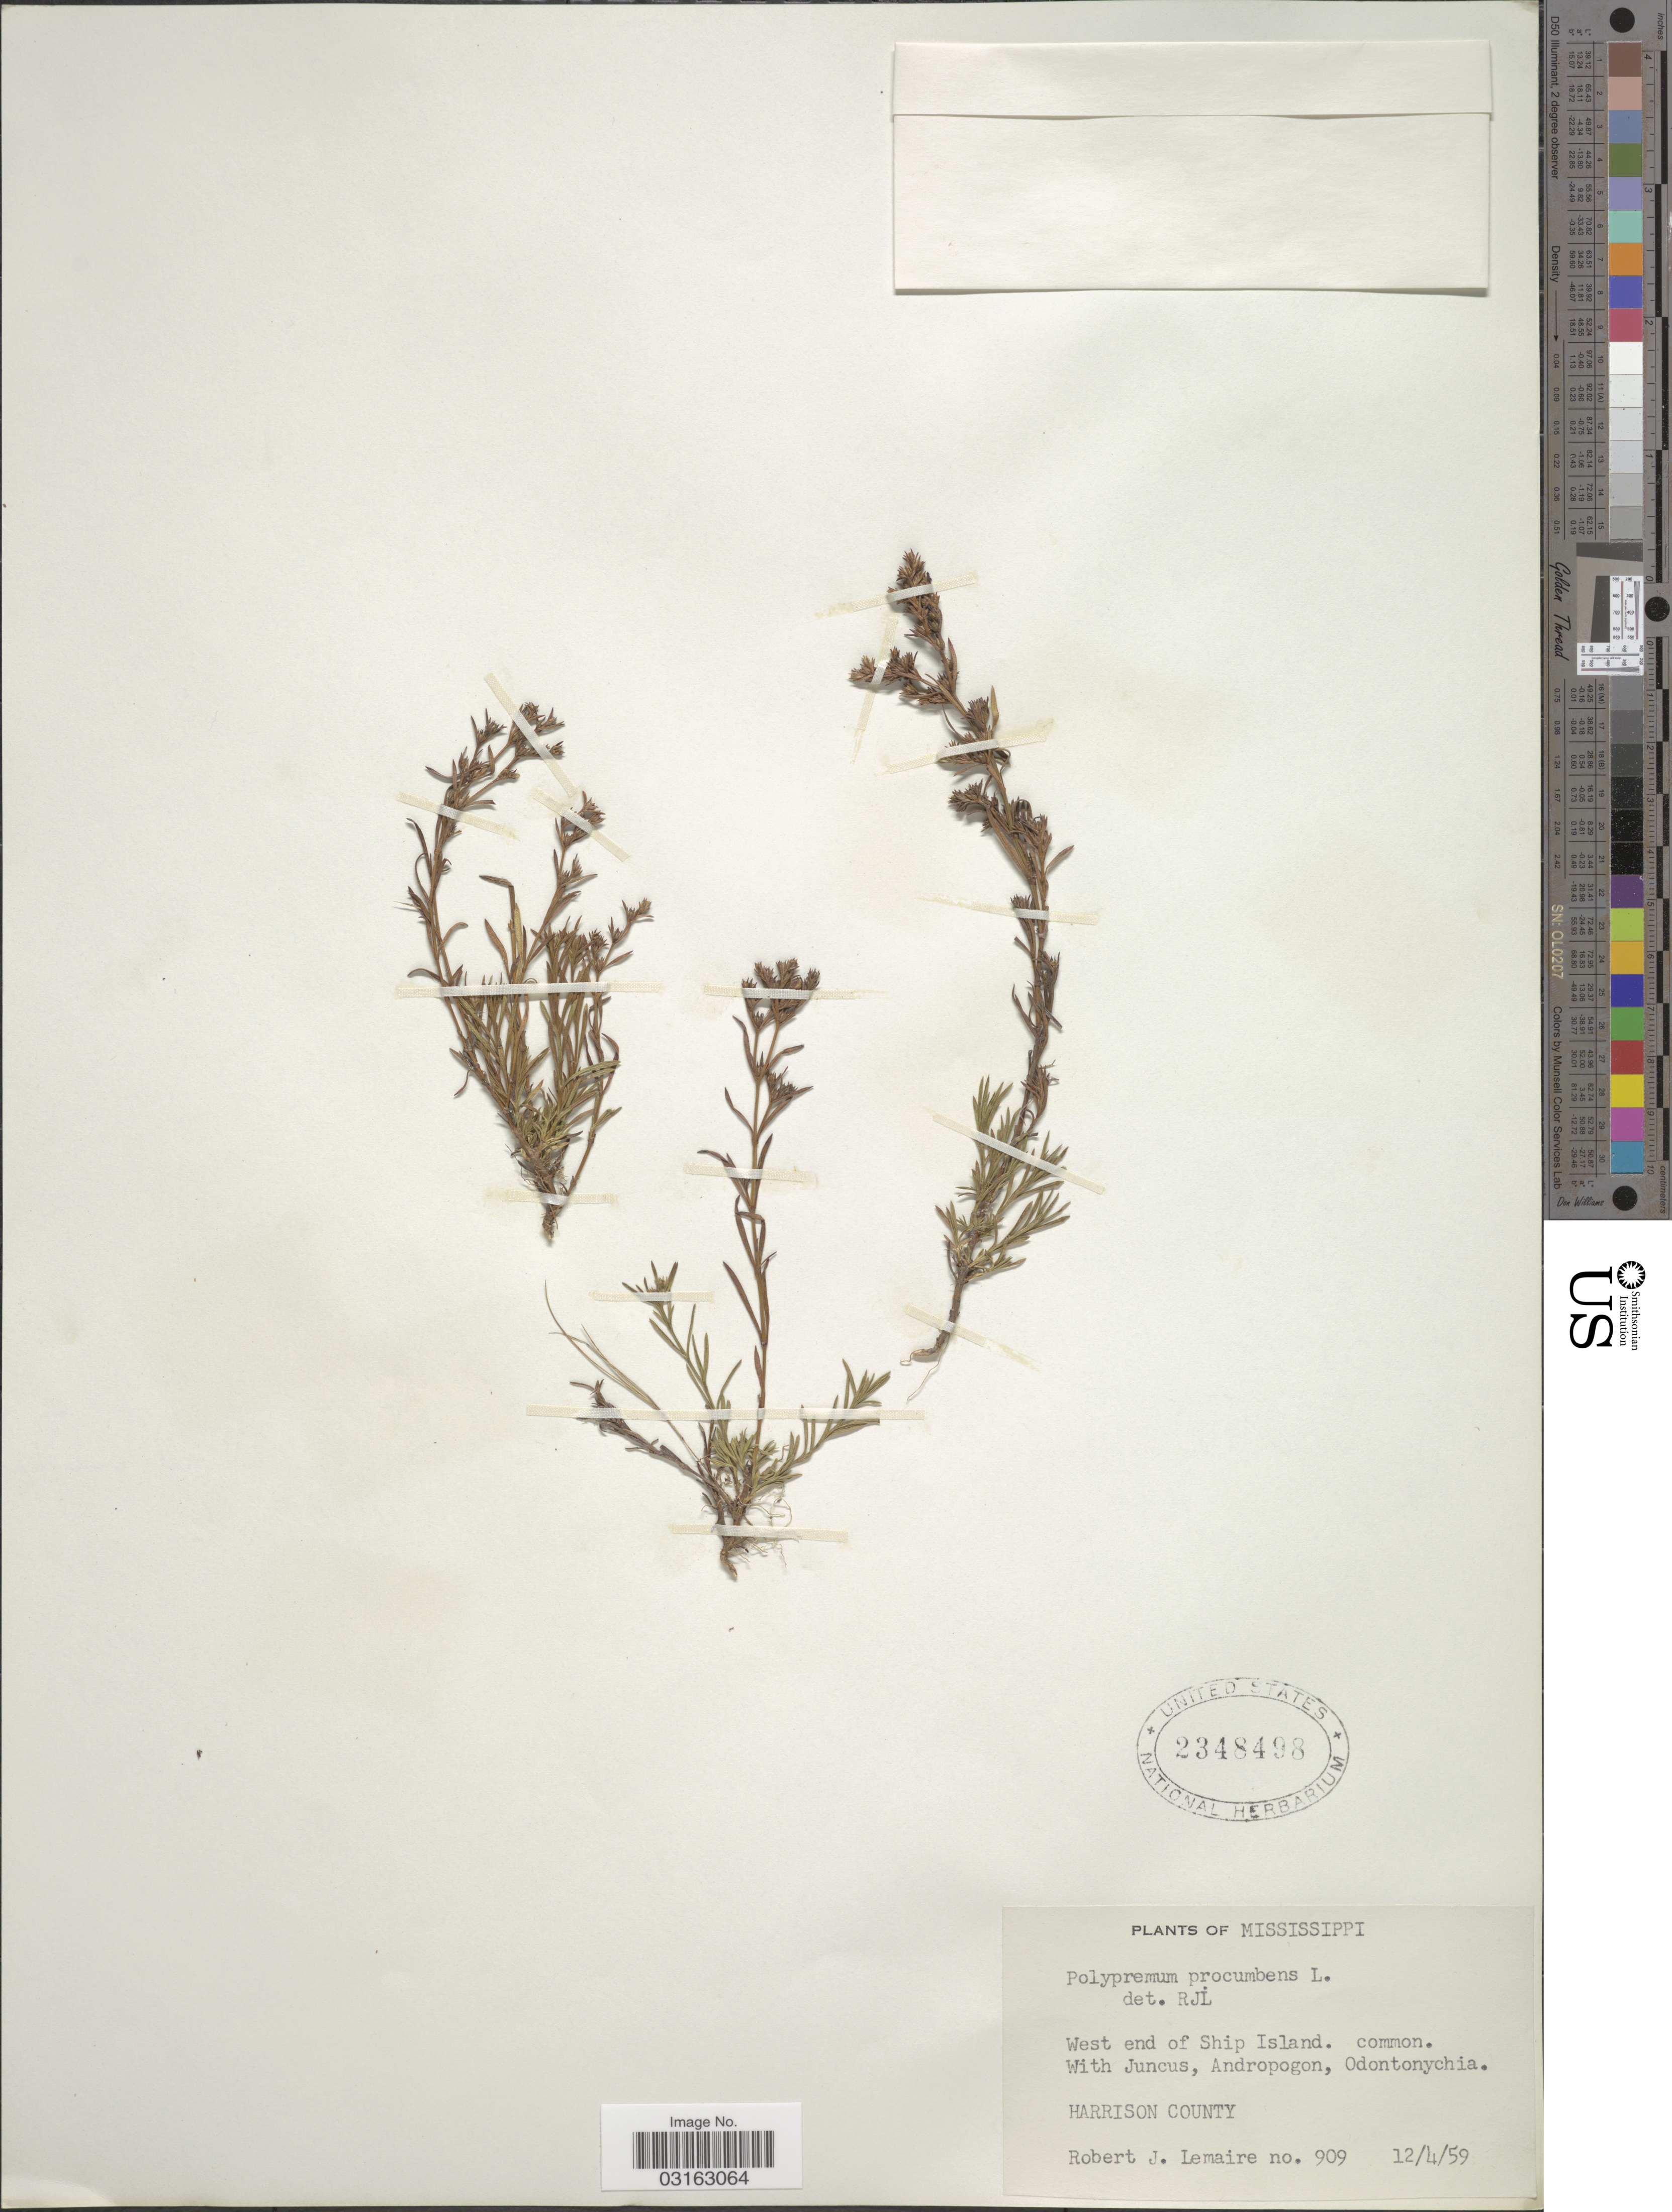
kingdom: Plantae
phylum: Tracheophyta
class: Magnoliopsida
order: Lamiales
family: Tetrachondraceae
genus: Polypremum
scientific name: Polypremum procumbens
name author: L.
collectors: R. J. Lemaire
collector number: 909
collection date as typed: Transcribed d/m/y: 4/12/59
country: United States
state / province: Mississippi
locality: West end of Ship Island. Harrison County.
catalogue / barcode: US 2348498